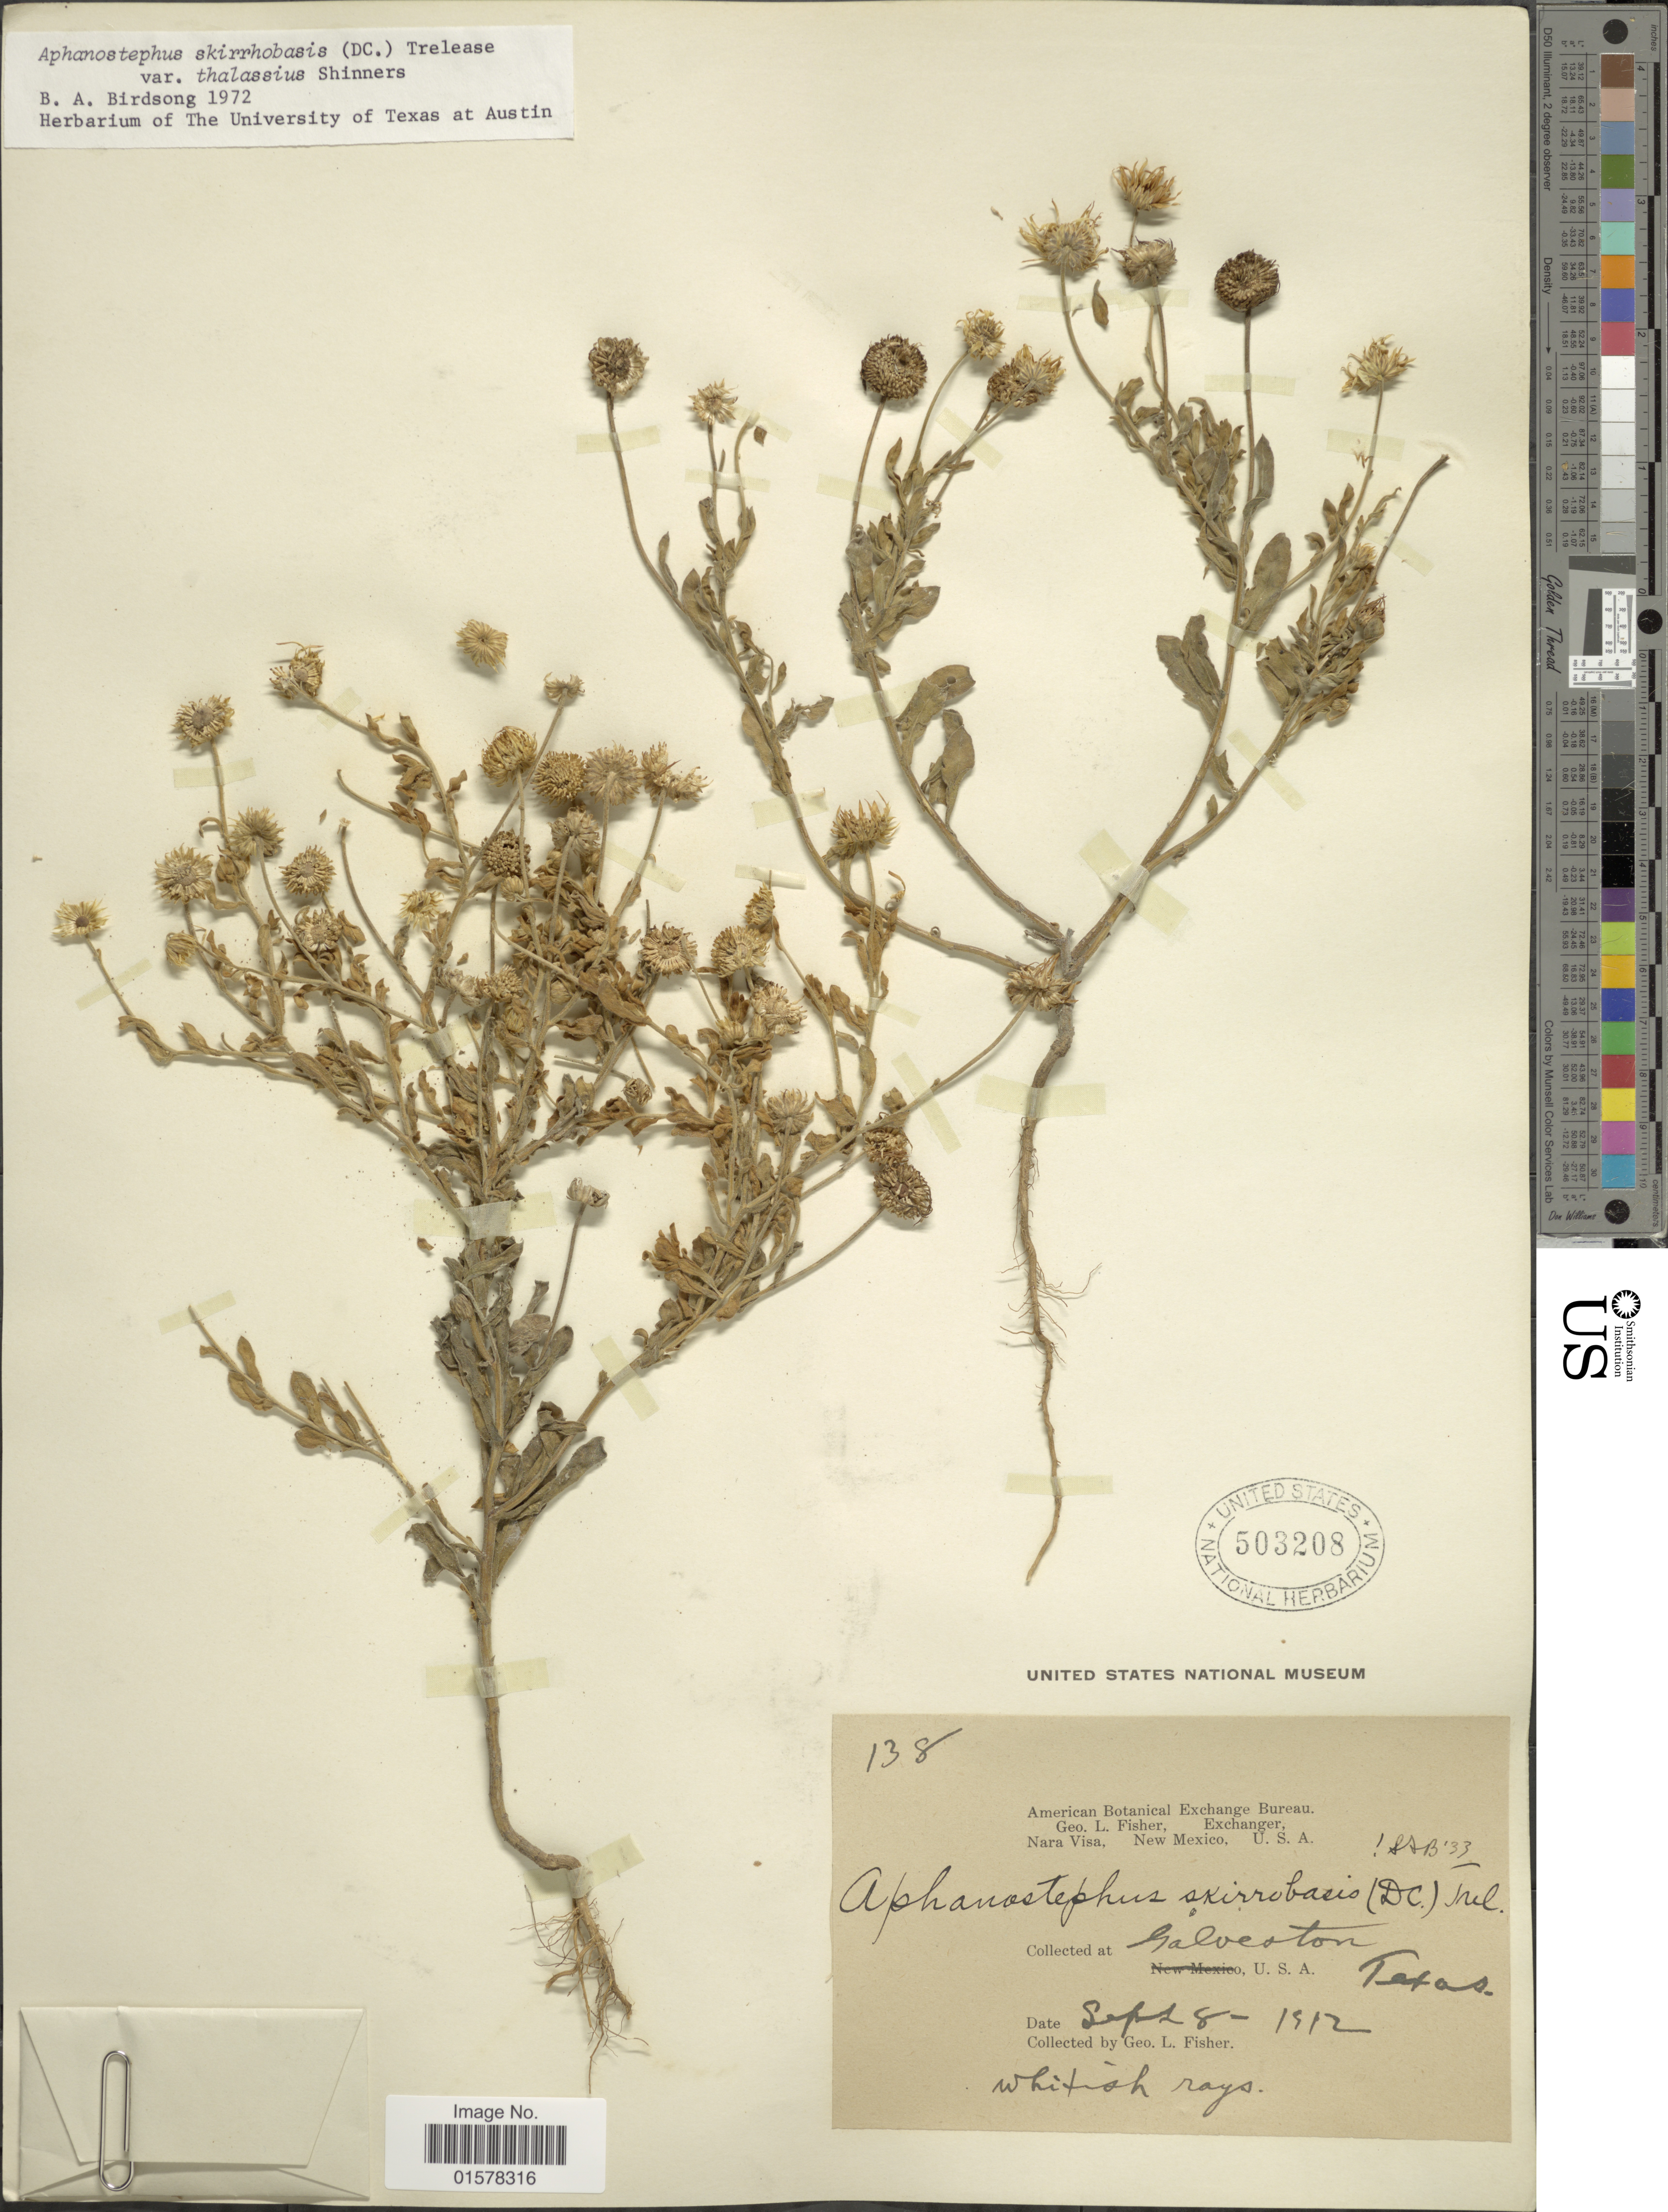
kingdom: Plantae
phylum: Tracheophyta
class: Magnoliopsida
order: Asterales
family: Asteraceae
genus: Aphanostephus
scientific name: Aphanostephus skirrhobasis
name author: (DC.) Trel. ex Coville & Branner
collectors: G. L. Fisher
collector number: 138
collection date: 1912-09-08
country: United States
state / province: Texas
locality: Galveston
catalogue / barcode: US 503208